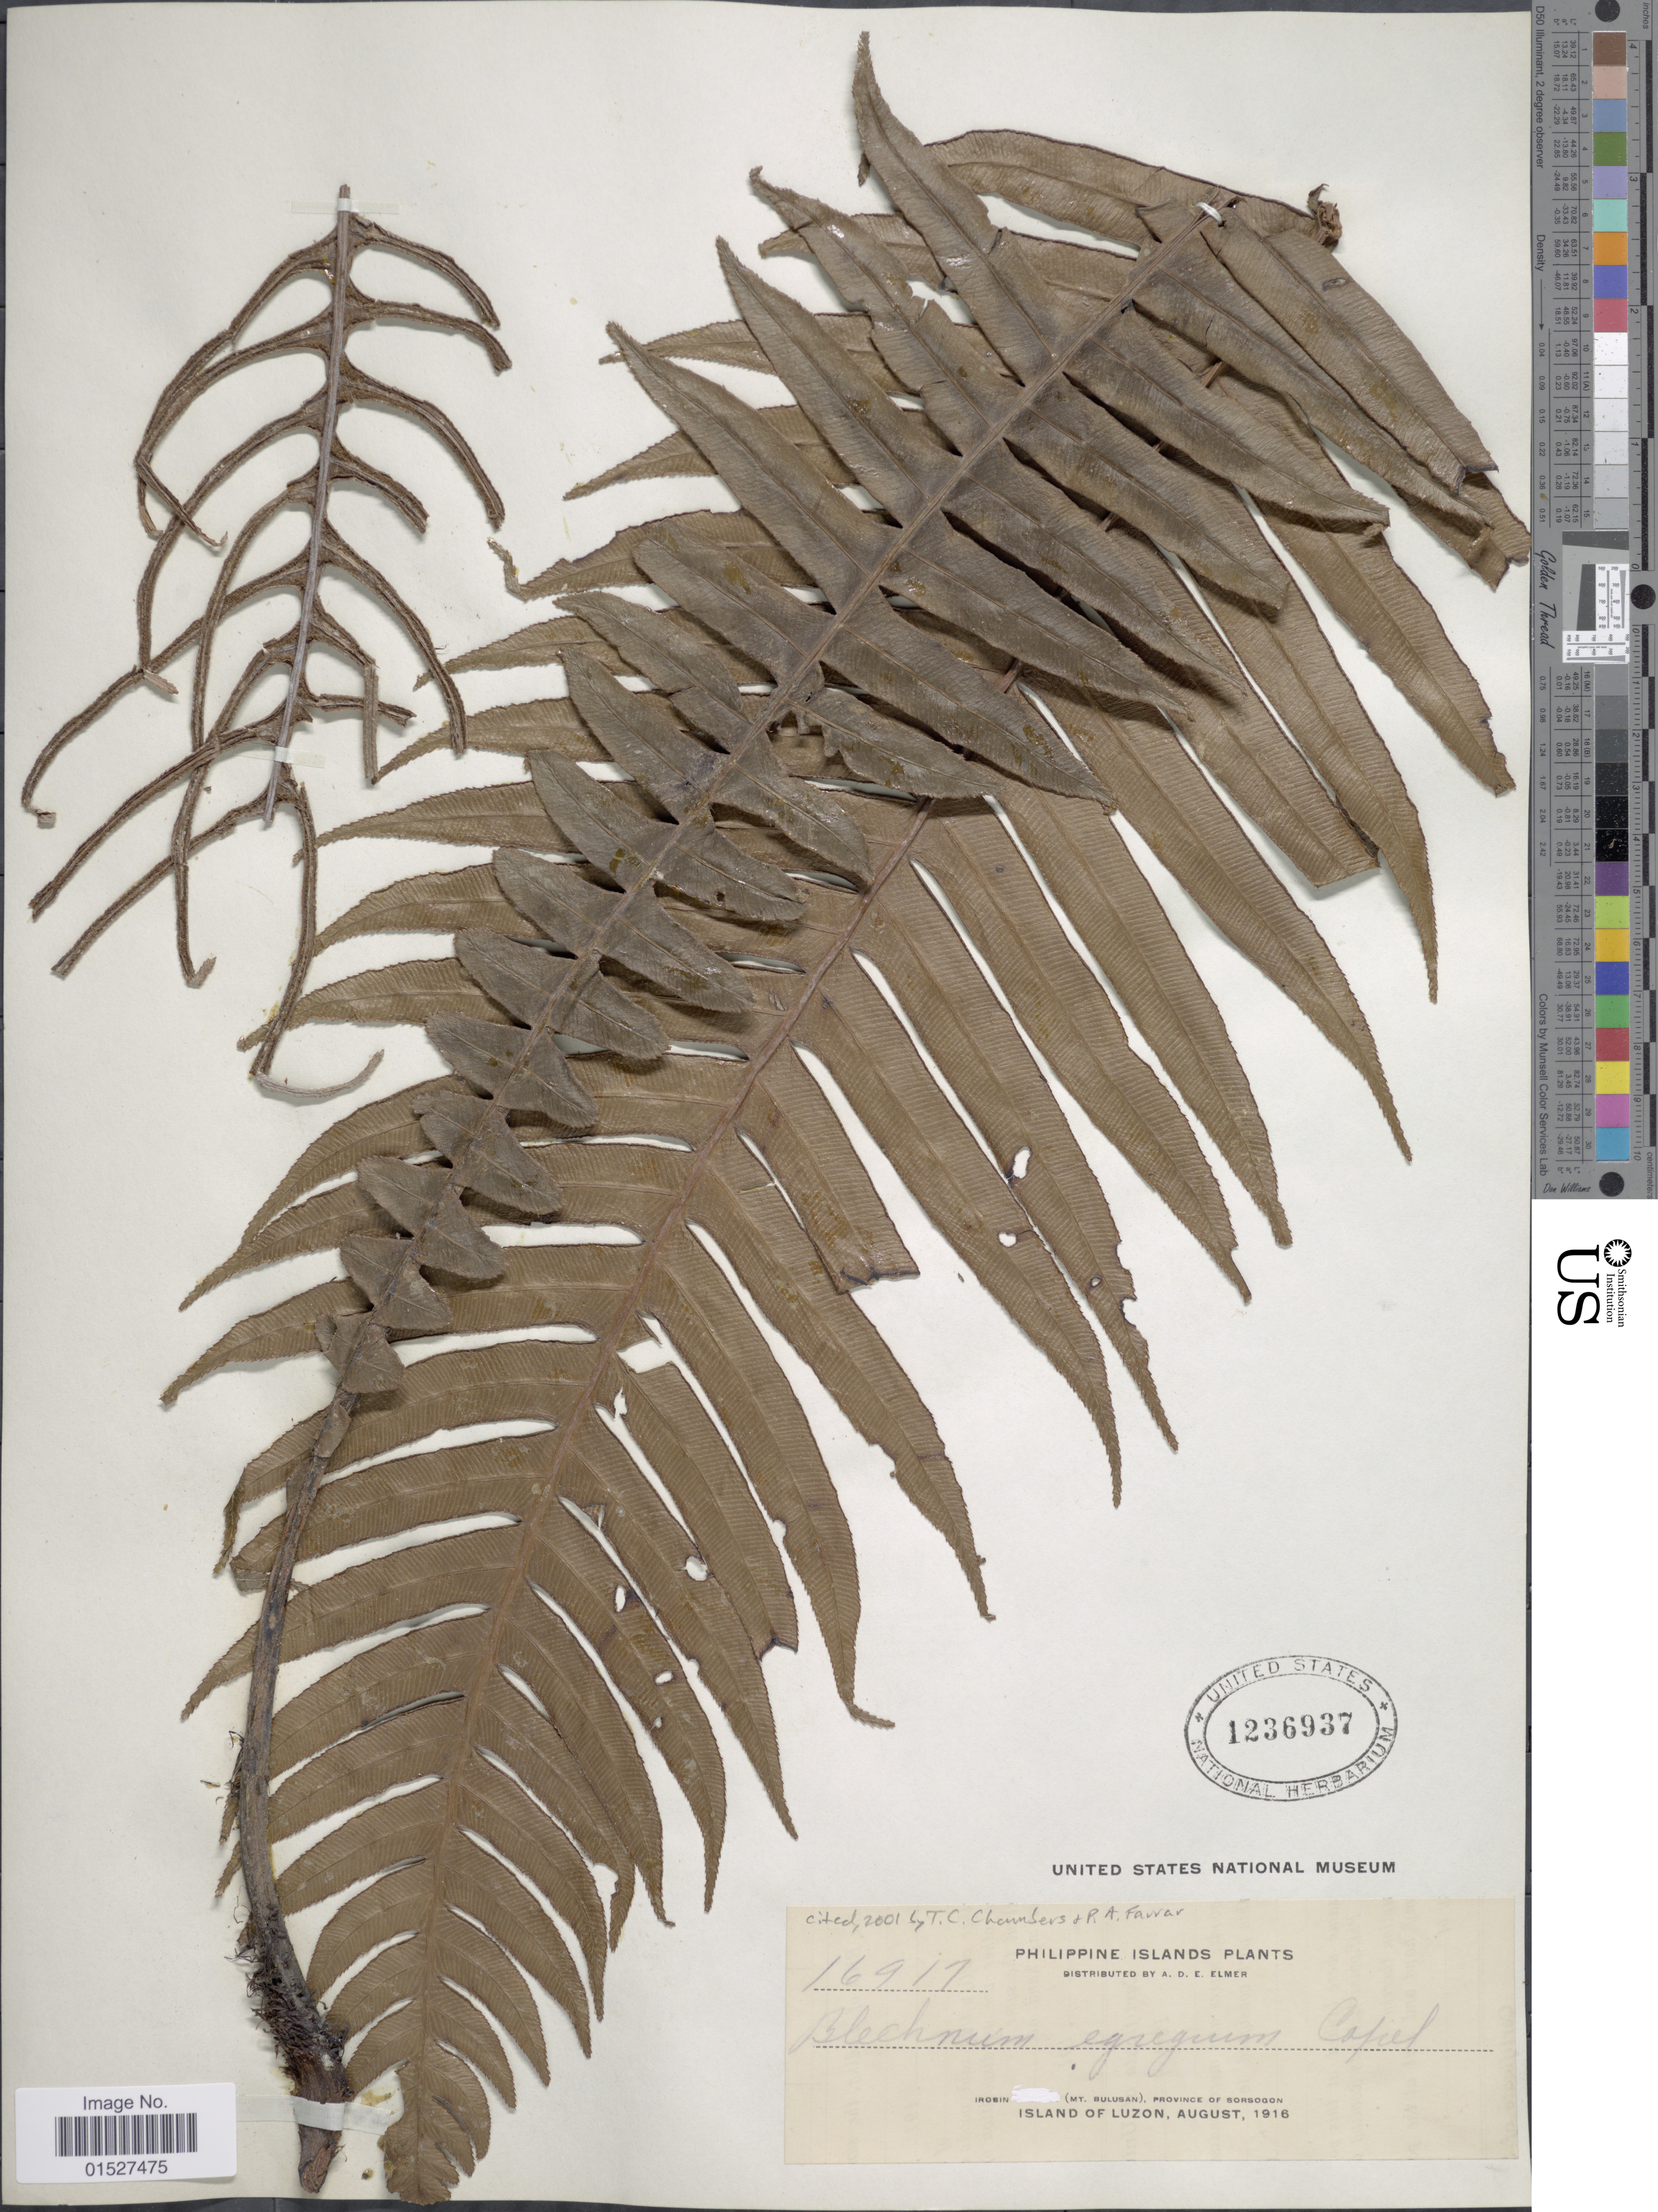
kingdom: Plantae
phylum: Tracheophyta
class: Polypodiopsida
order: Polypodiales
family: Blechnaceae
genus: Blechnum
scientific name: Blechnum egregium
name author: Copel.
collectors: A. D. E. Elmer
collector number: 16917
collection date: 1916-08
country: Philippines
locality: Philippine Islands. Irosin (Mt. Bulusan), province of Sorsogon. Island of Luzon.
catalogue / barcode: US 1236937